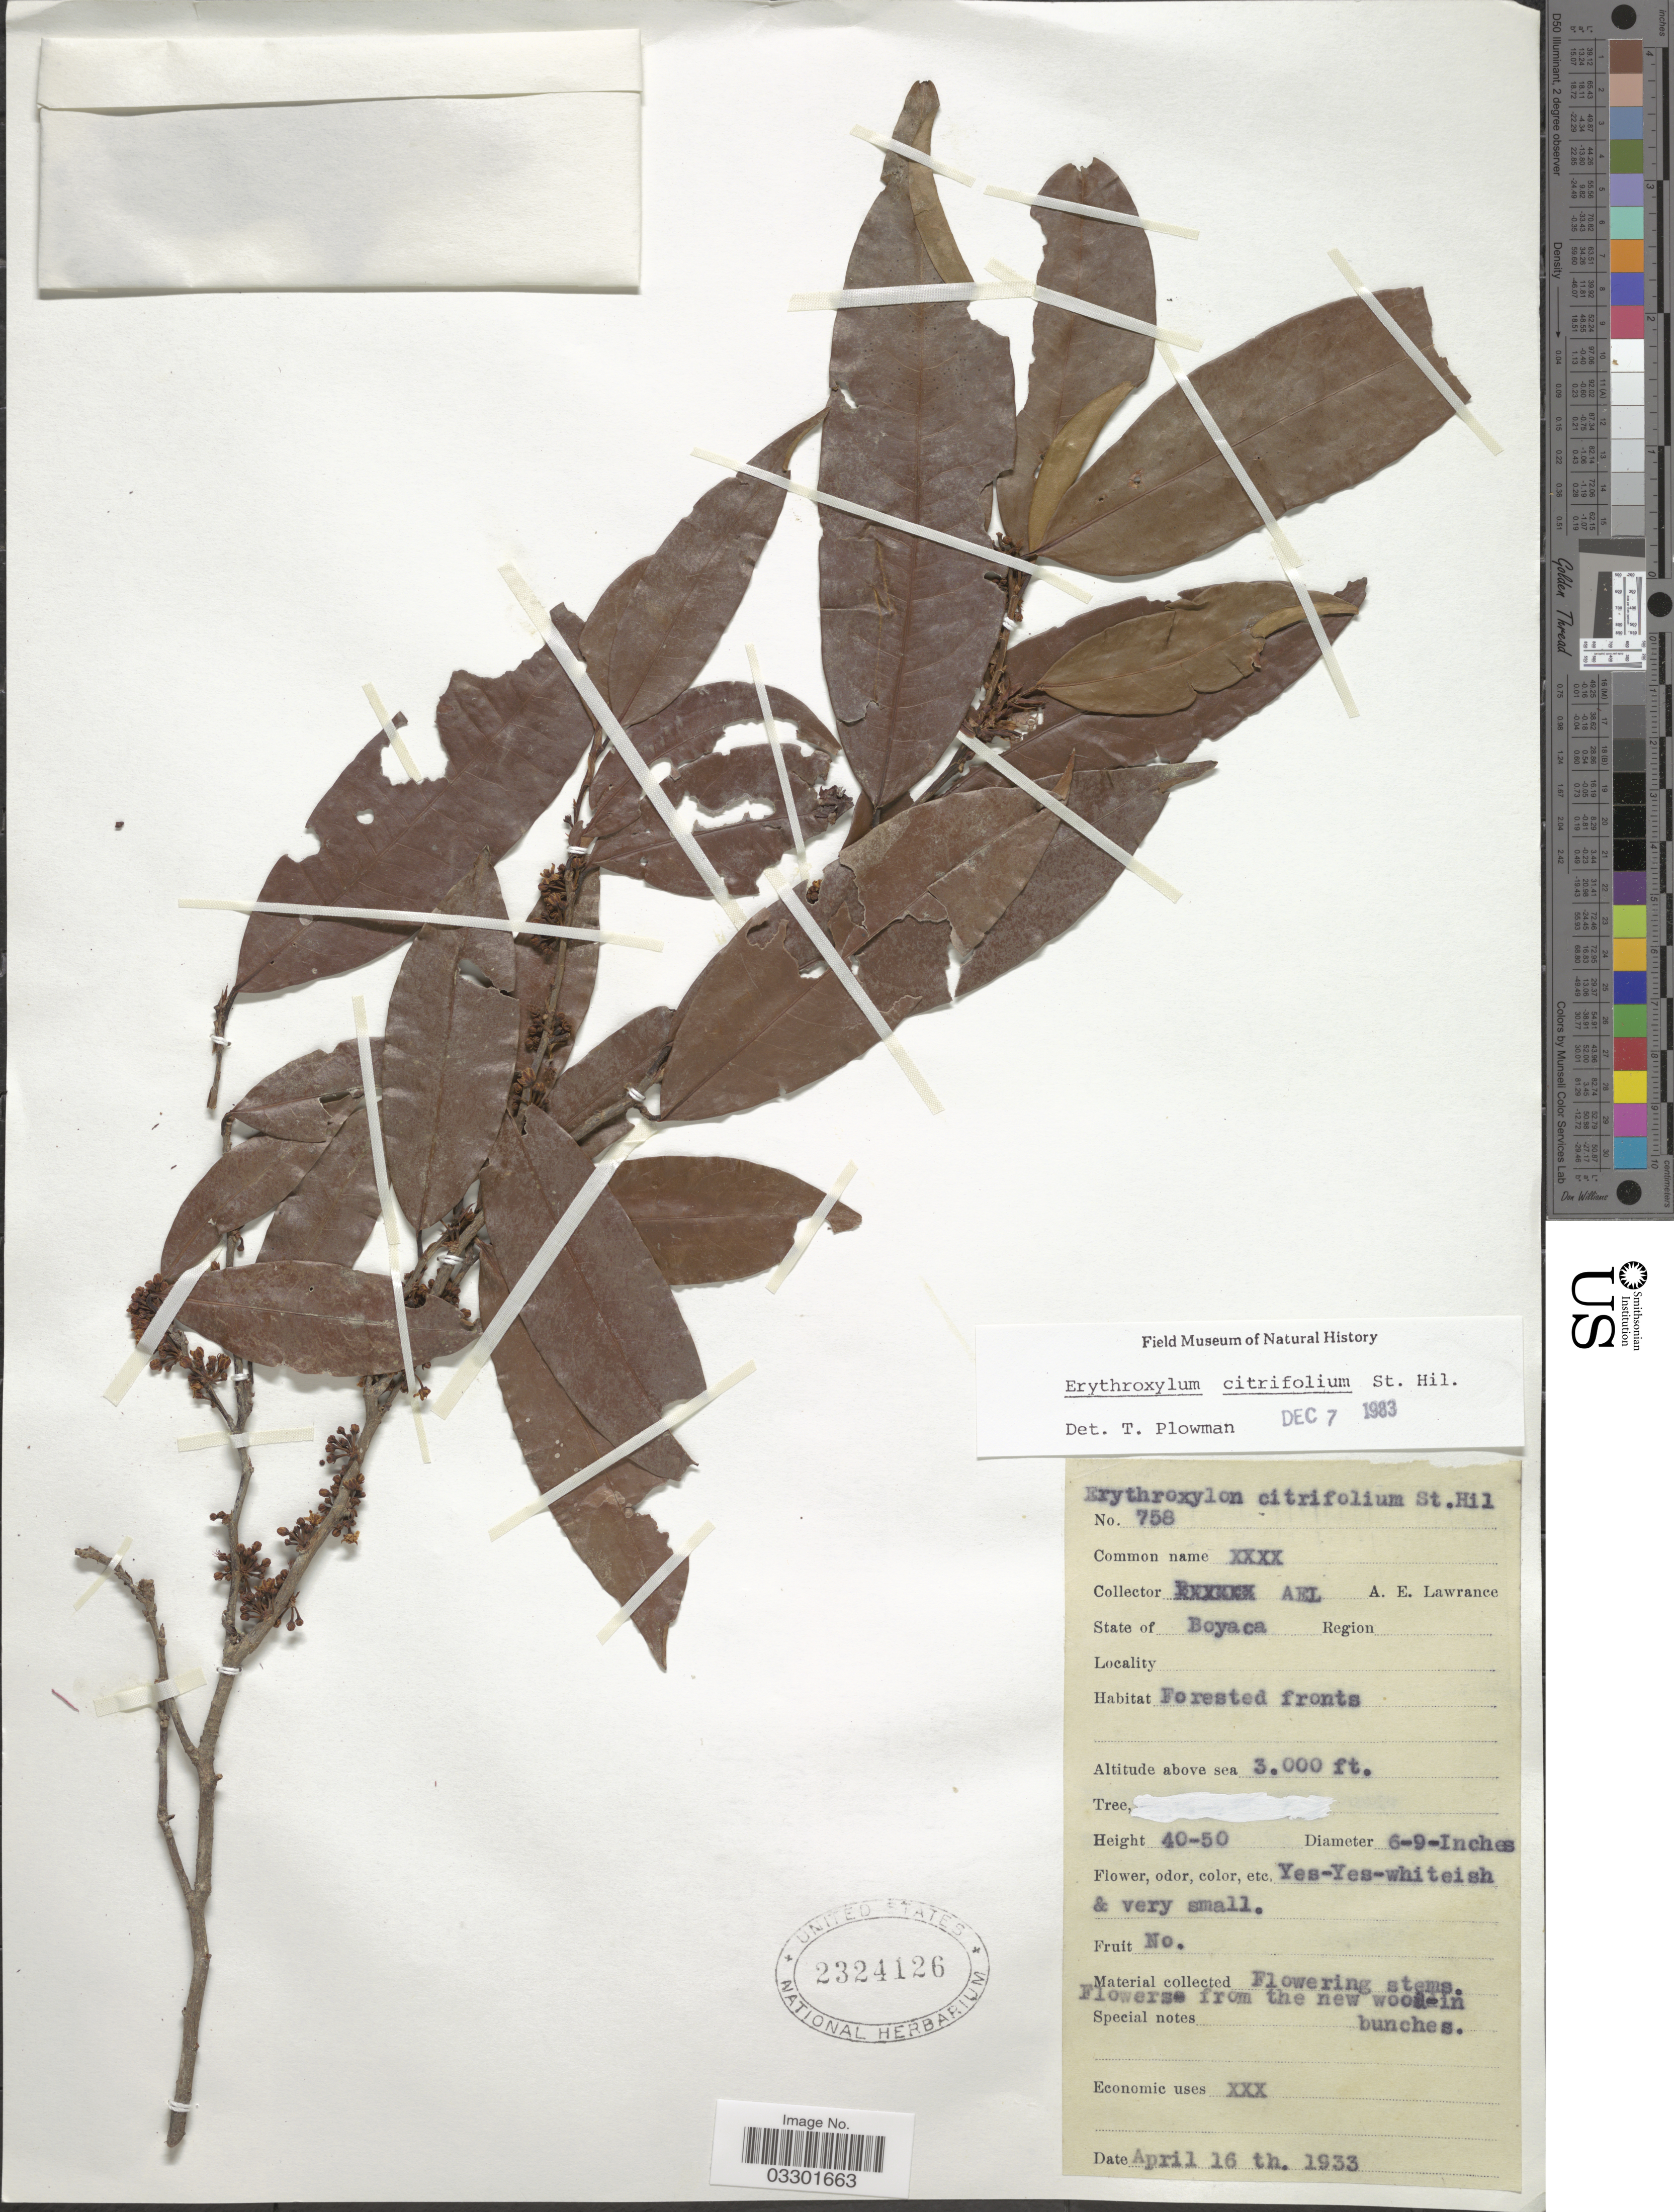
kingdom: Plantae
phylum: Tracheophyta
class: Magnoliopsida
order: Malpighiales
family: Erythroxylaceae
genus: Erythroxylum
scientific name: Erythroxylum citrifolium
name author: A. St.-Hil.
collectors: A. Lawrance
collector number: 758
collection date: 1933-04-16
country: Colombia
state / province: Boyacá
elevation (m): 914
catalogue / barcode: US 2324126